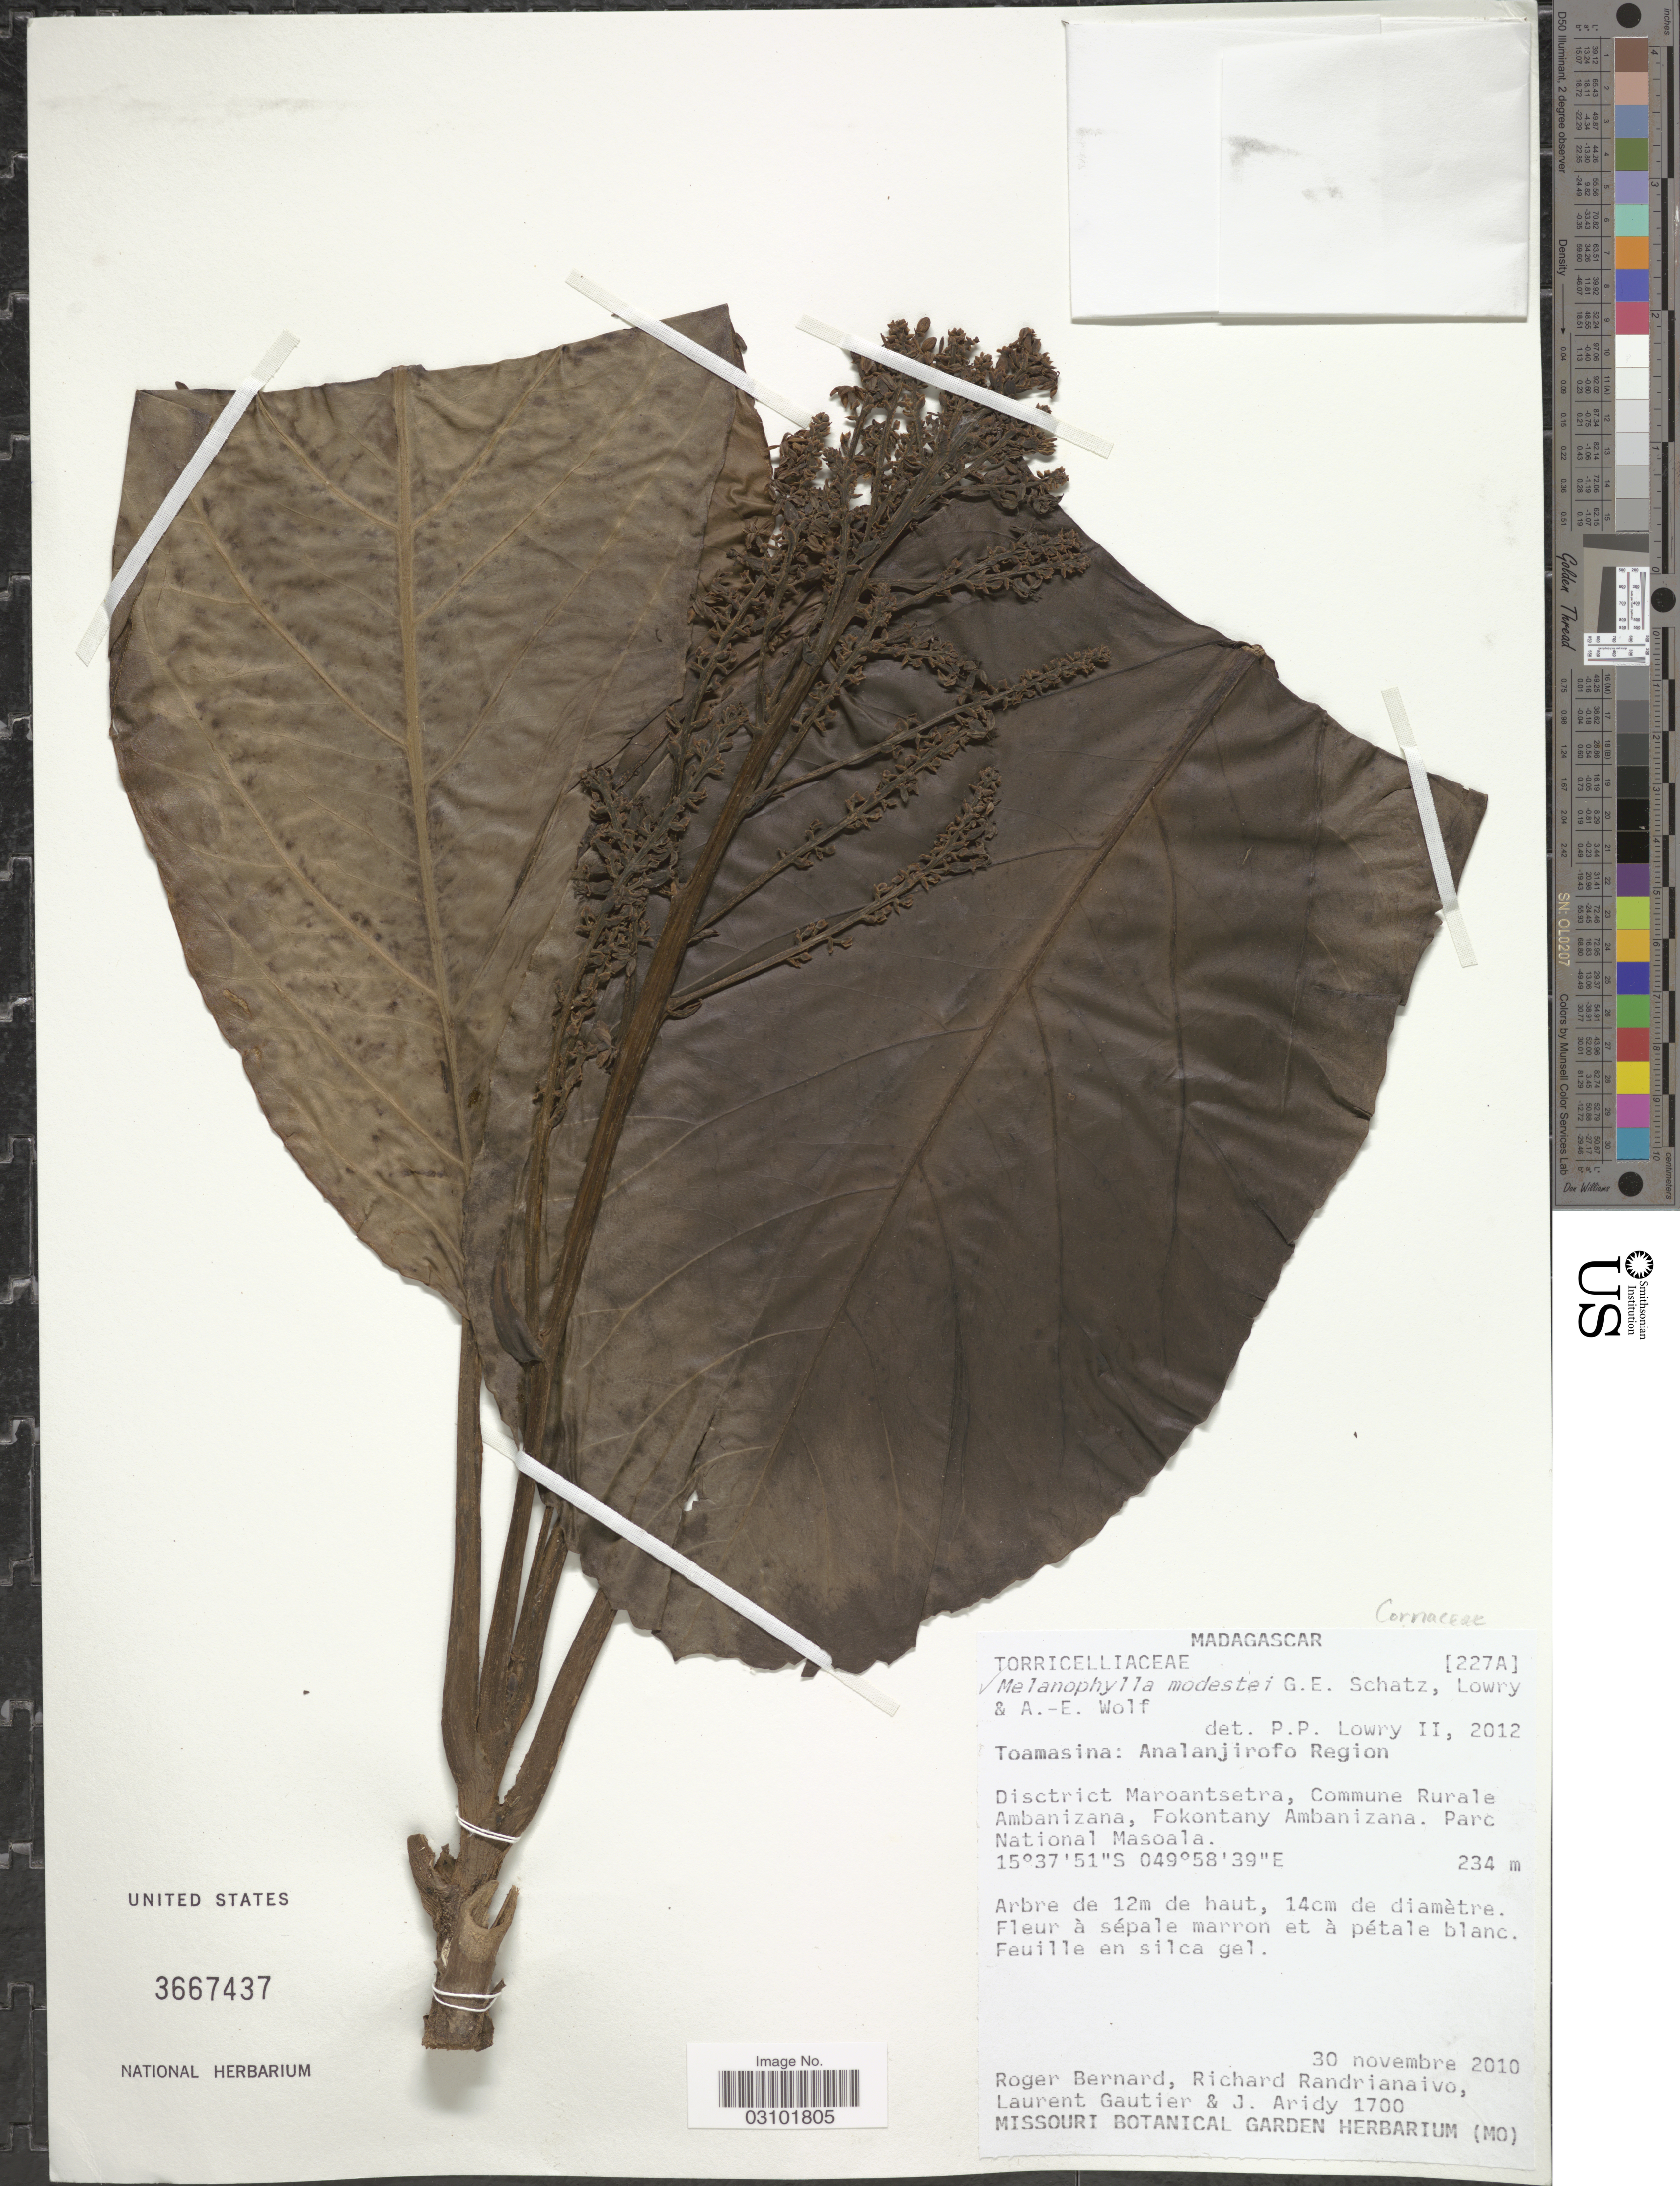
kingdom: Plantae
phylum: Tracheophyta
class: Magnoliopsida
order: Apiales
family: Torricelliaceae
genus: Melanophylla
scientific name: Melanophylla modestei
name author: G.E. Schatz et al.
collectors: R. Bernard, R. Randrianaivo, L. Gautier & J. Aridy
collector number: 1700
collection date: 2010-11-30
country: Madagascar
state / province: Analanjirofo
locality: Analanjirofo Region. District Maroantsetra, Commune Rurale Ambanizana, Fokontany Ambanizana. Parc National Masoala.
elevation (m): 234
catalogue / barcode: US 3667437